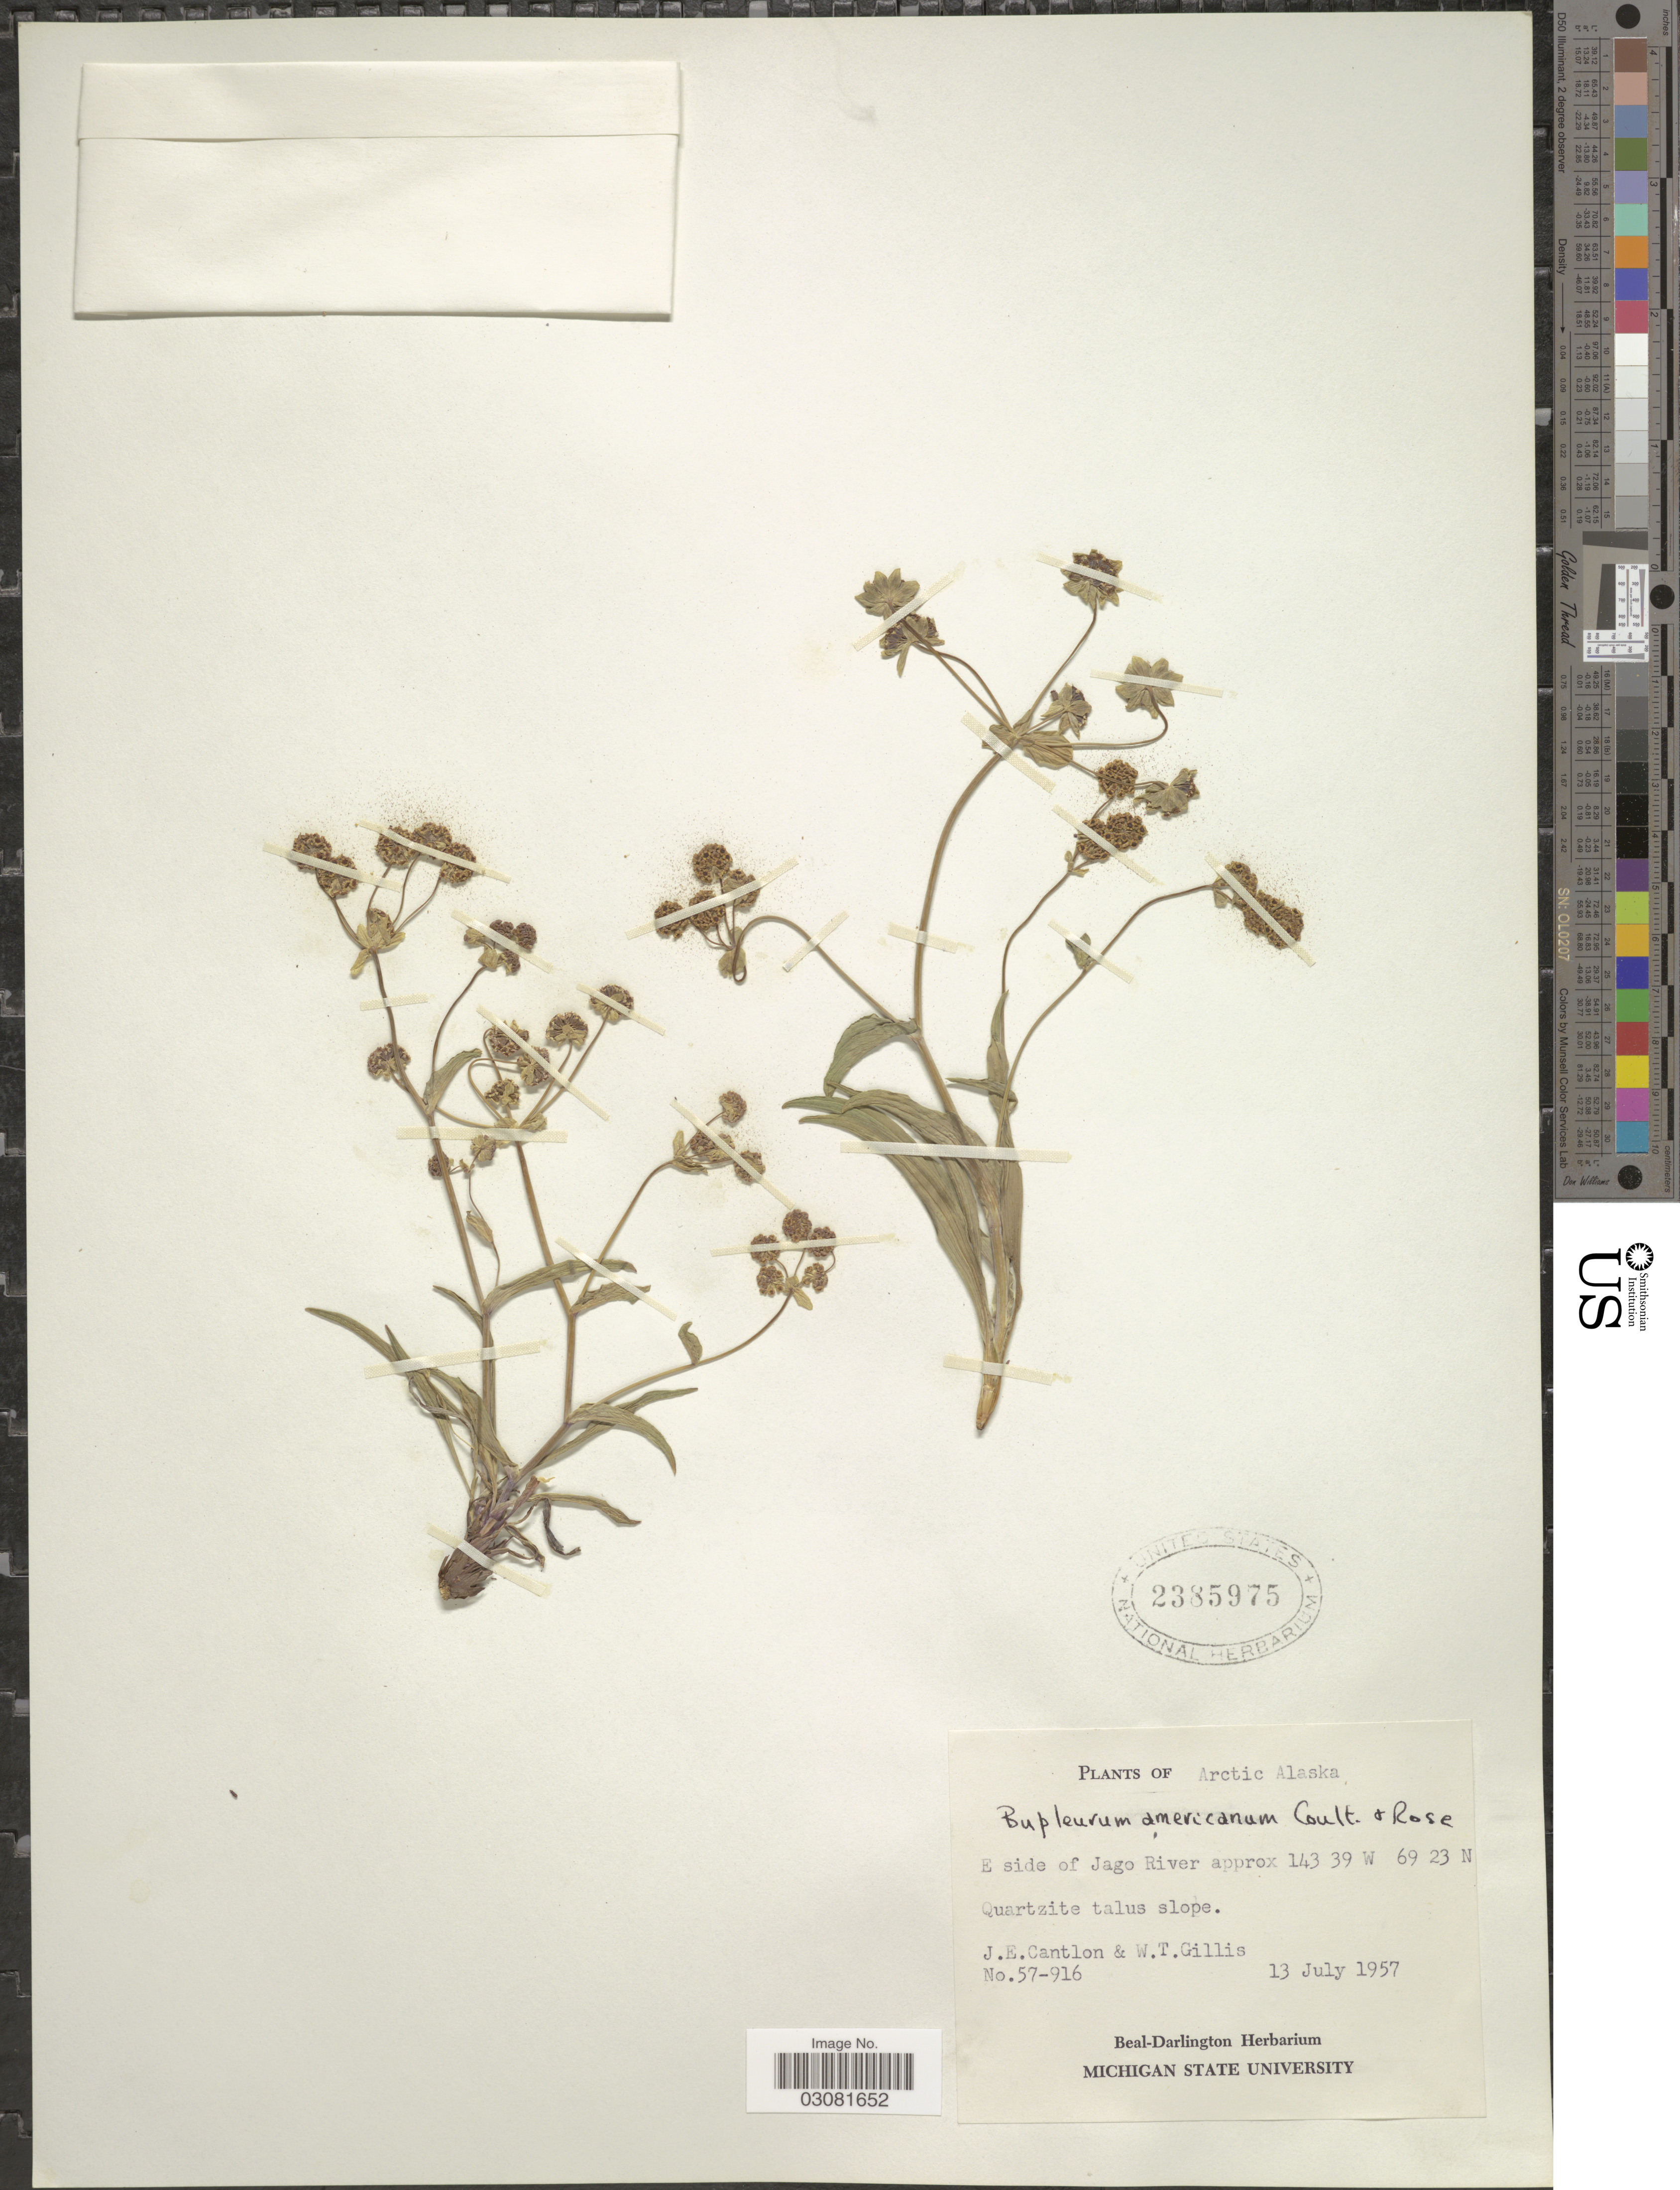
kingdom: Plantae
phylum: Tracheophyta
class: Magnoliopsida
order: Apiales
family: Apiaceae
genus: Bupleurum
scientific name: Bupleurum americanum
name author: J.M. Coult. & Rose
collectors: J. Cantlon & W. T. Gillis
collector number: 57-916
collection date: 1957-07-13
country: United States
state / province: Alaska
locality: Arctic Alaska, E side of Jago River.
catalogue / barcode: US 2385975